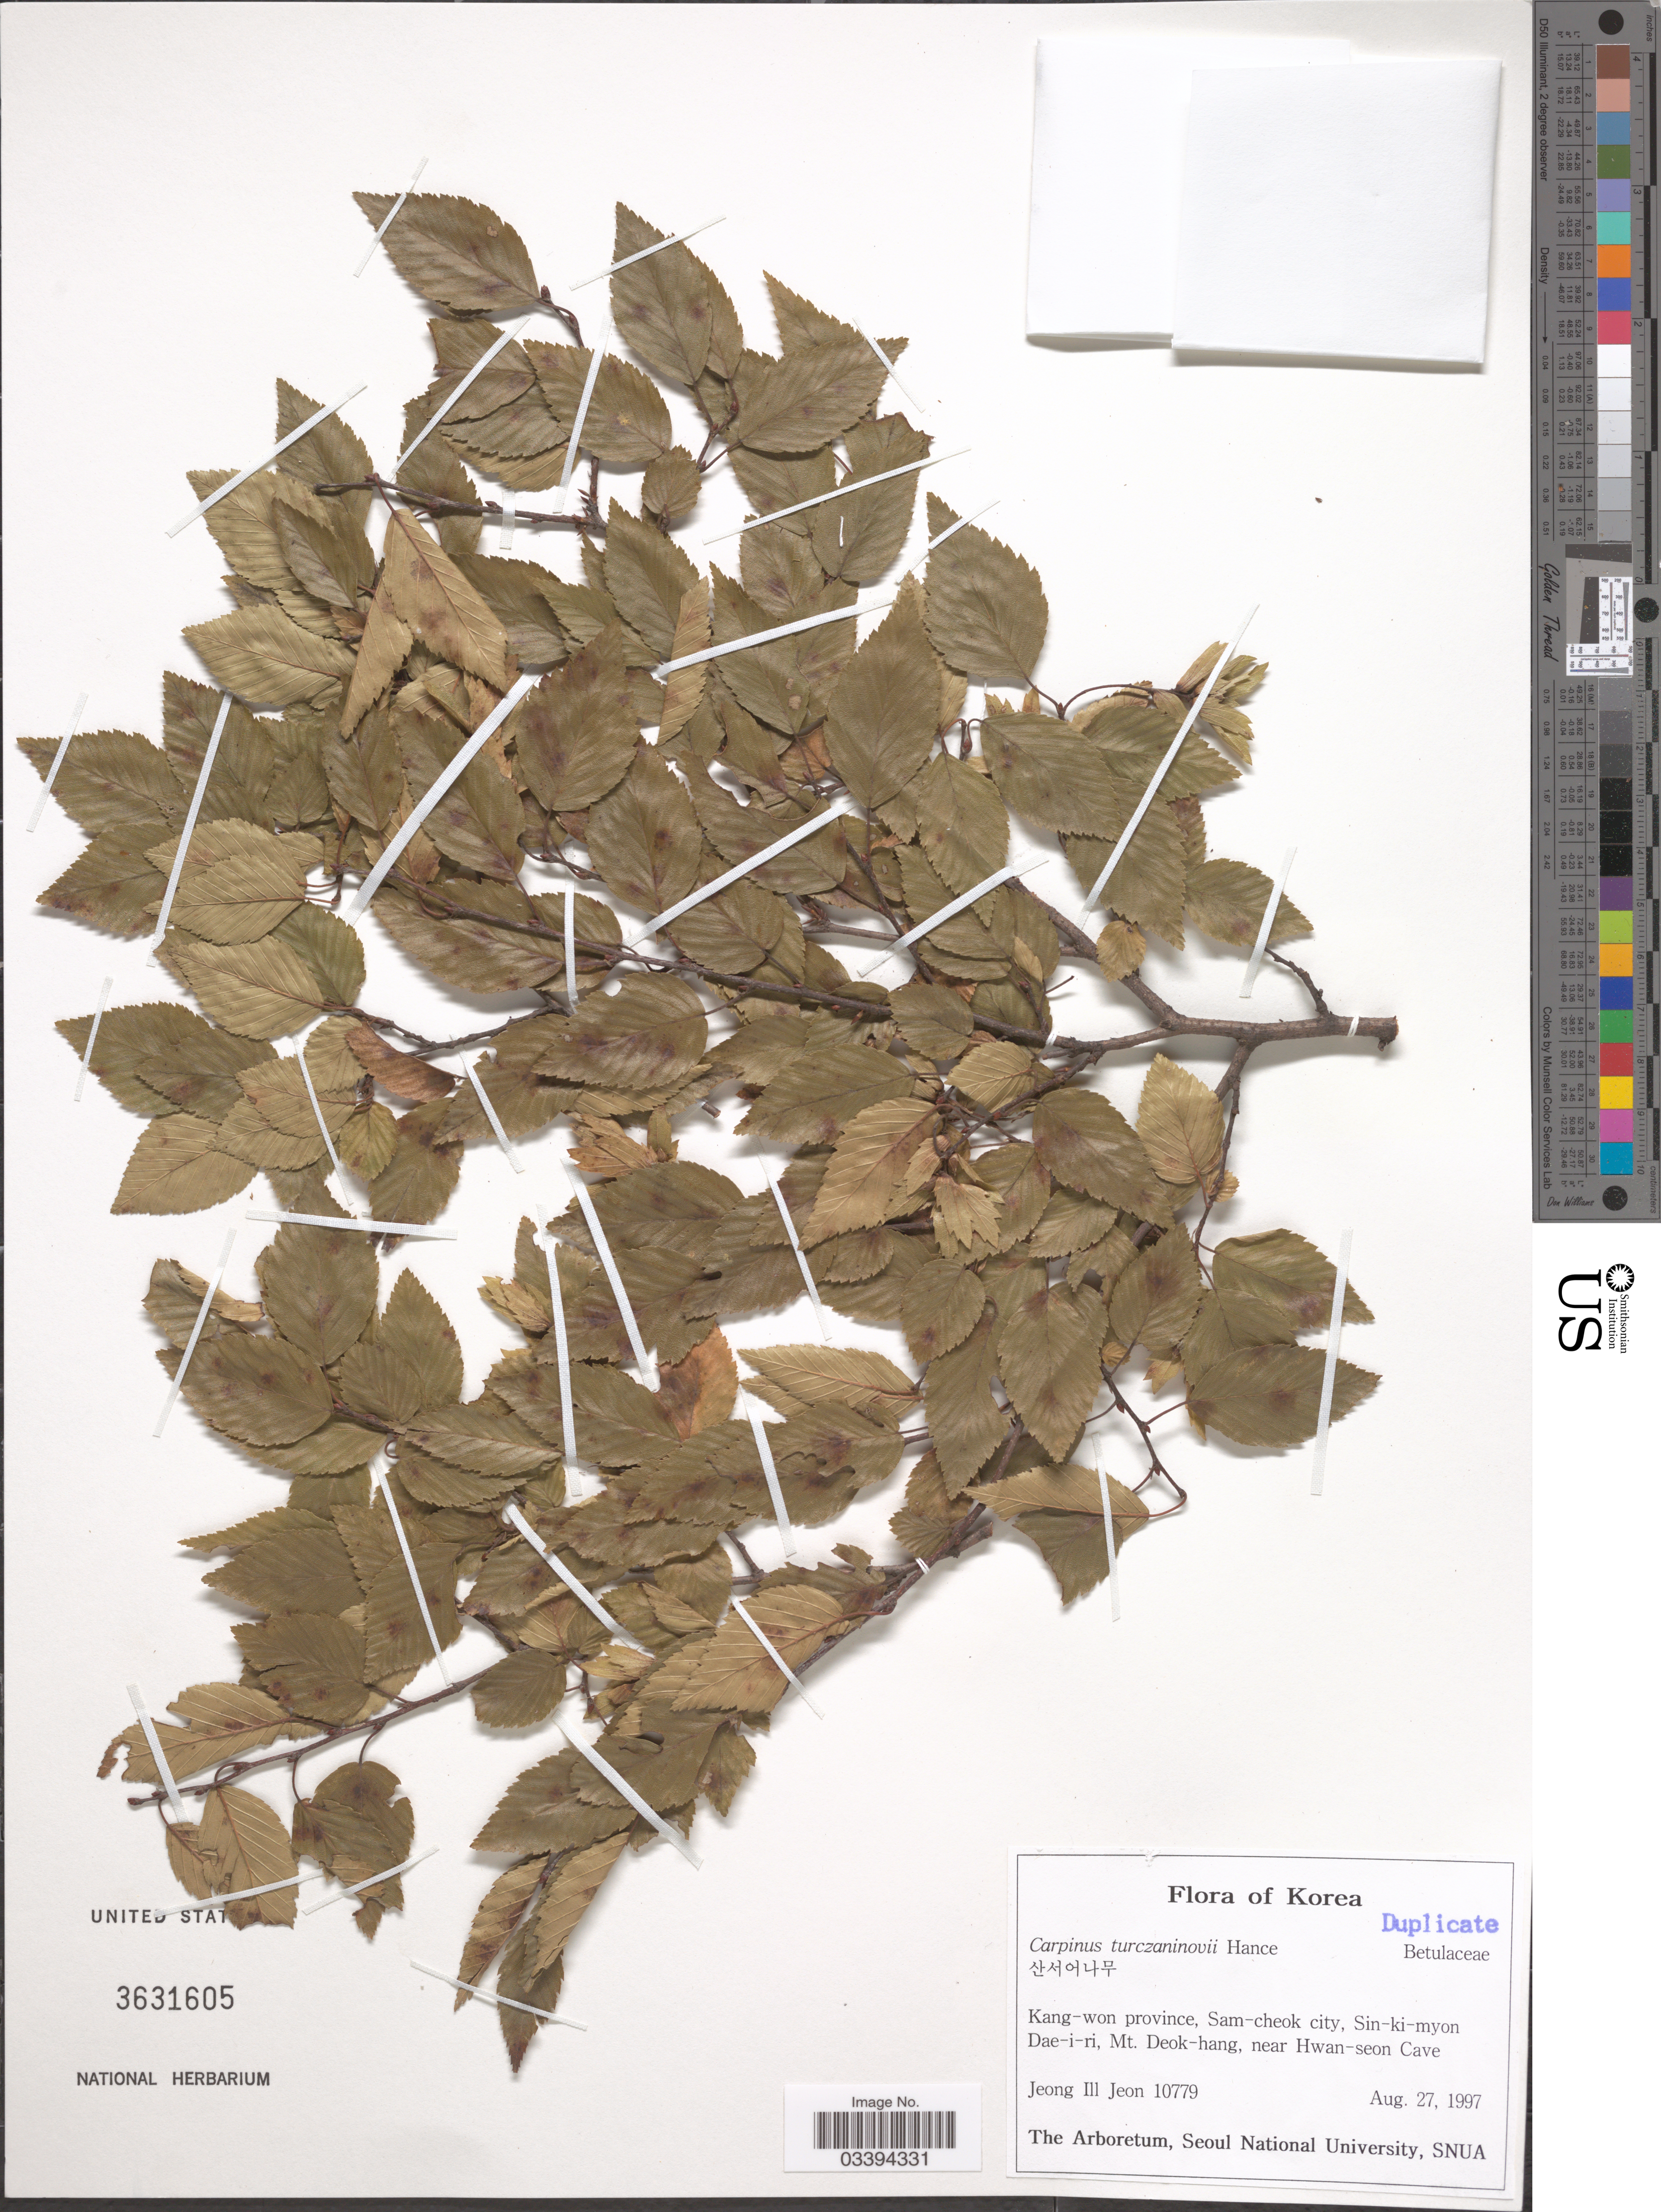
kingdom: Plantae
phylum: Tracheophyta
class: Magnoliopsida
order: Fagales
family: Betulaceae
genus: Carpinus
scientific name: Carpinus turczaninowii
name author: Hance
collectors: J. Jeon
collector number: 10779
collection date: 1997-08-27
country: North Korea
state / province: Kangwon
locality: Sam-cheok city, Sin-ki-myon Dae-i-ri, Mt. Deok-hang, near Hwan-seon Cave.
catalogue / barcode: US 3631605